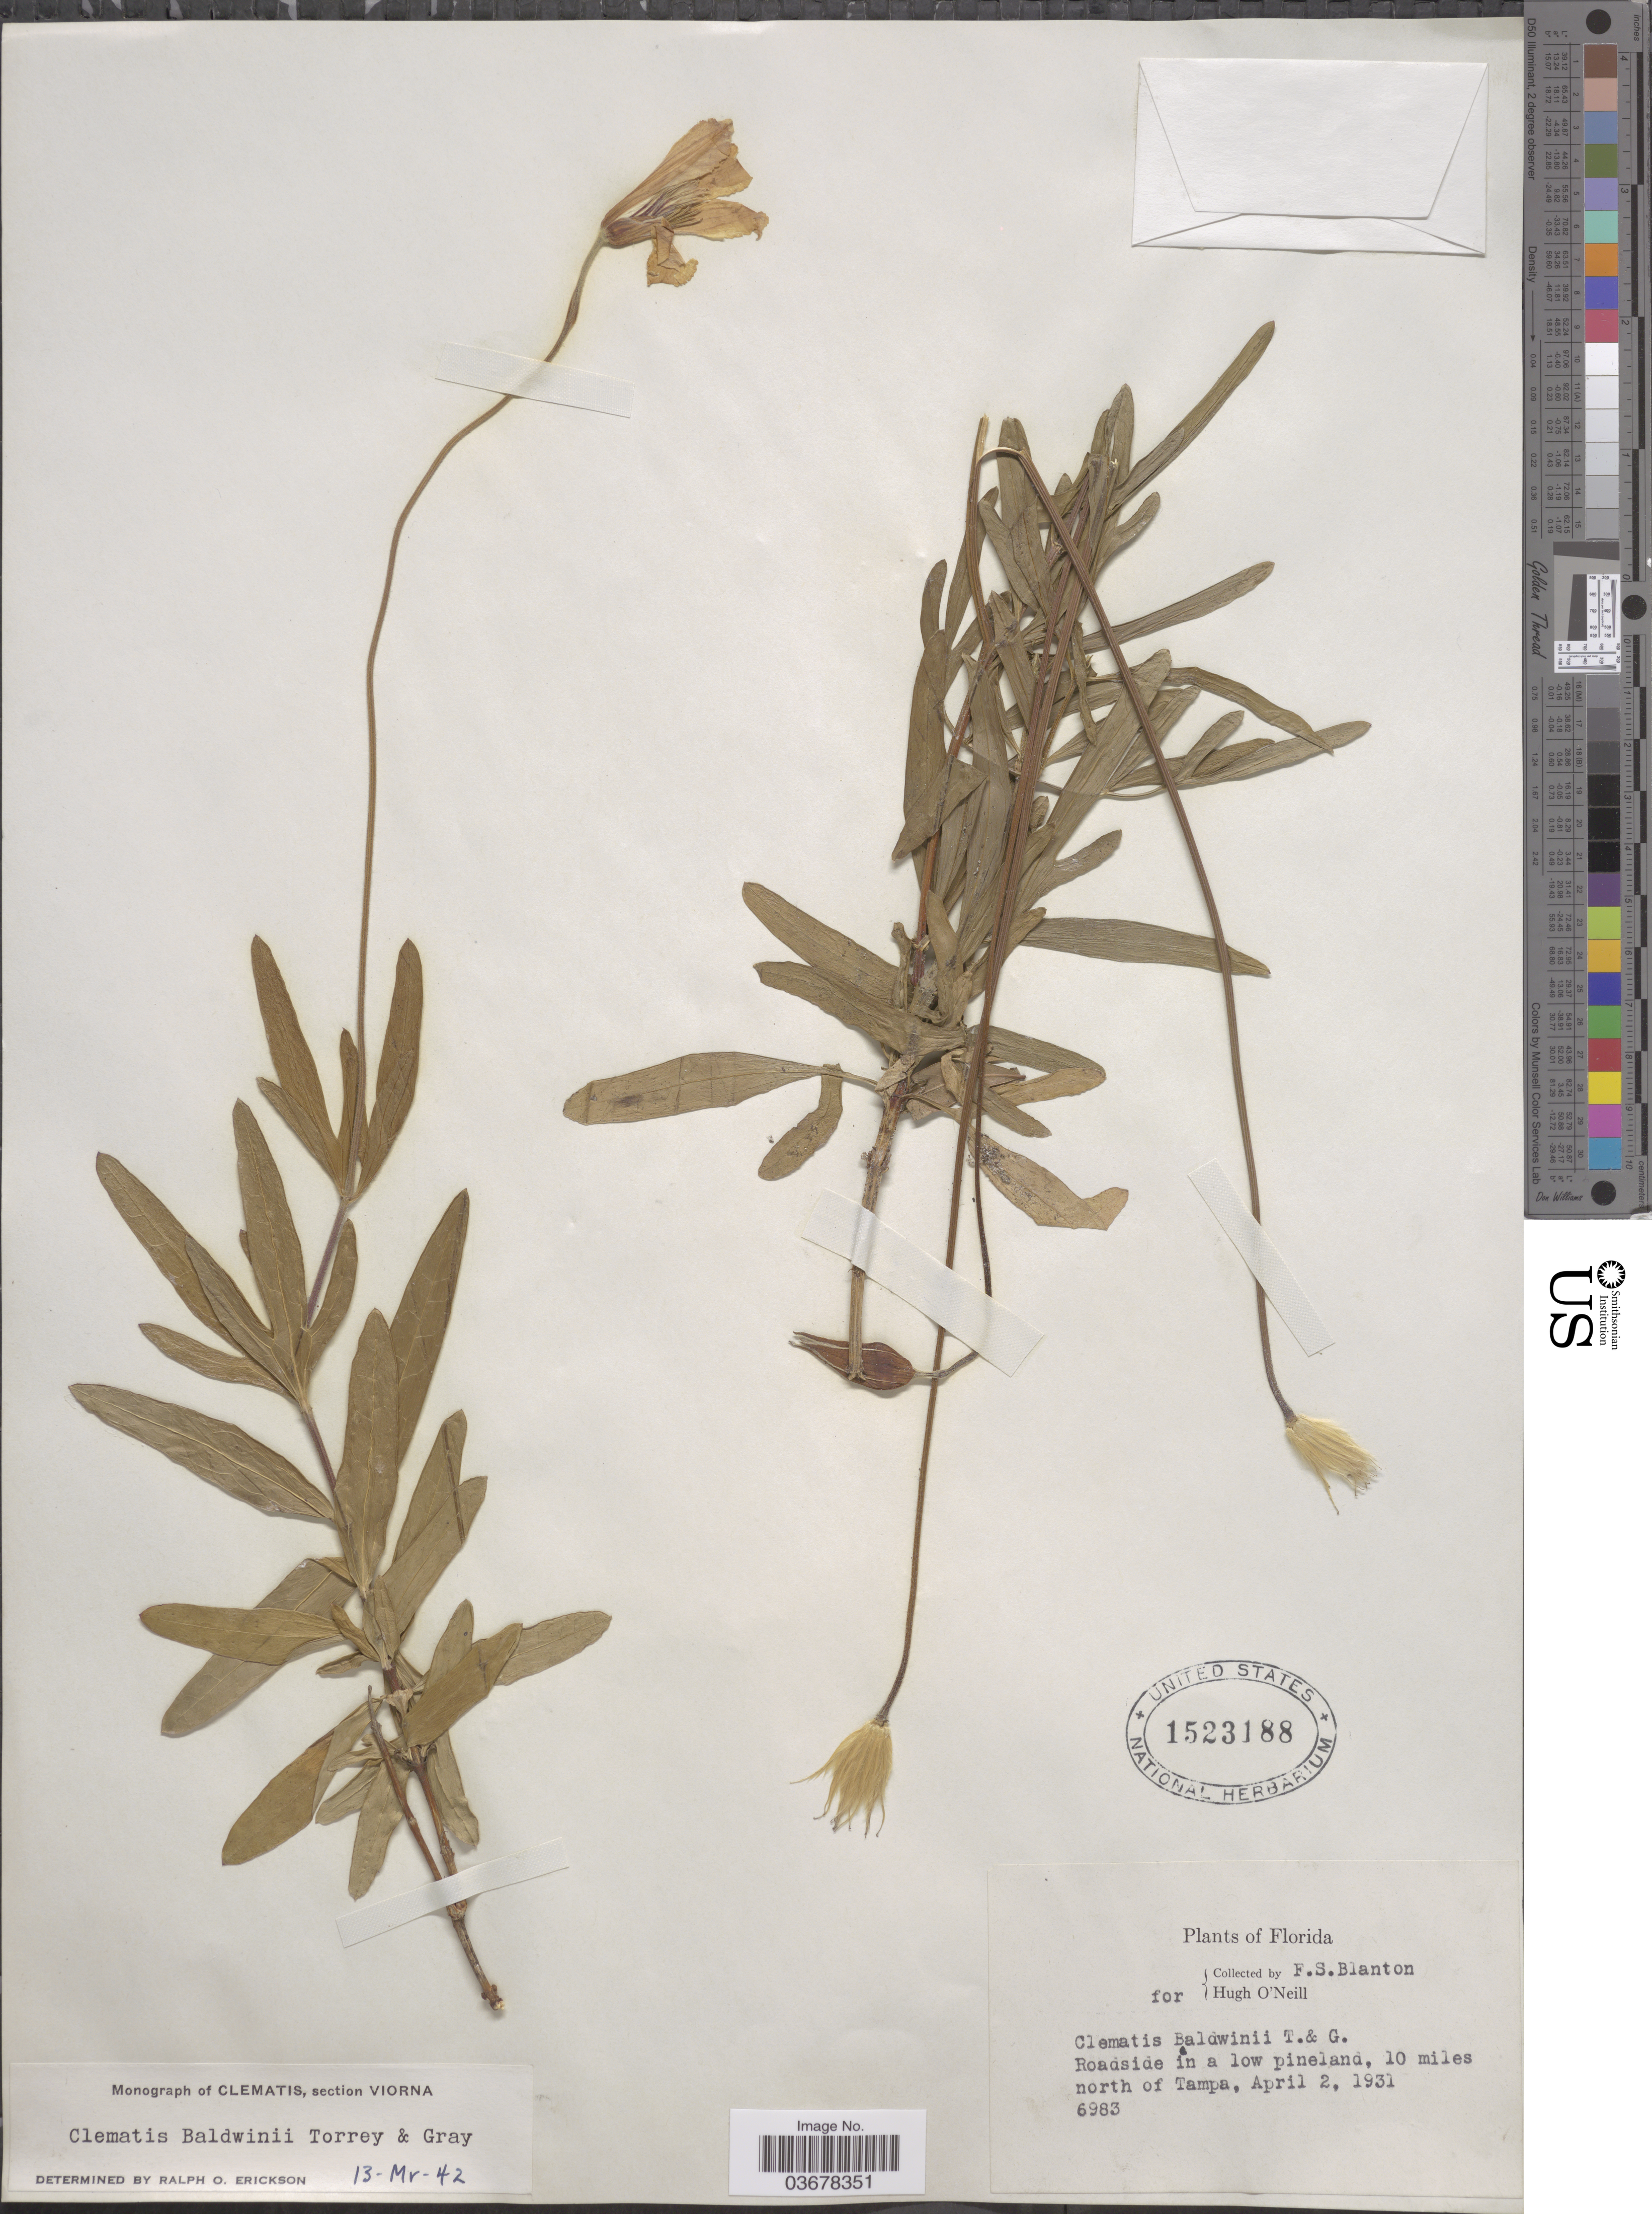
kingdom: Plantae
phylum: Tracheophyta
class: Magnoliopsida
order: Ranunculales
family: Ranunculaceae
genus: Clematis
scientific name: Clematis viorna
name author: L.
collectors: F. S. Blanton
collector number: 6983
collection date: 1931-04-02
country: United States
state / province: Florida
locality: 10 miles north of Tampa.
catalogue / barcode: US 1523188